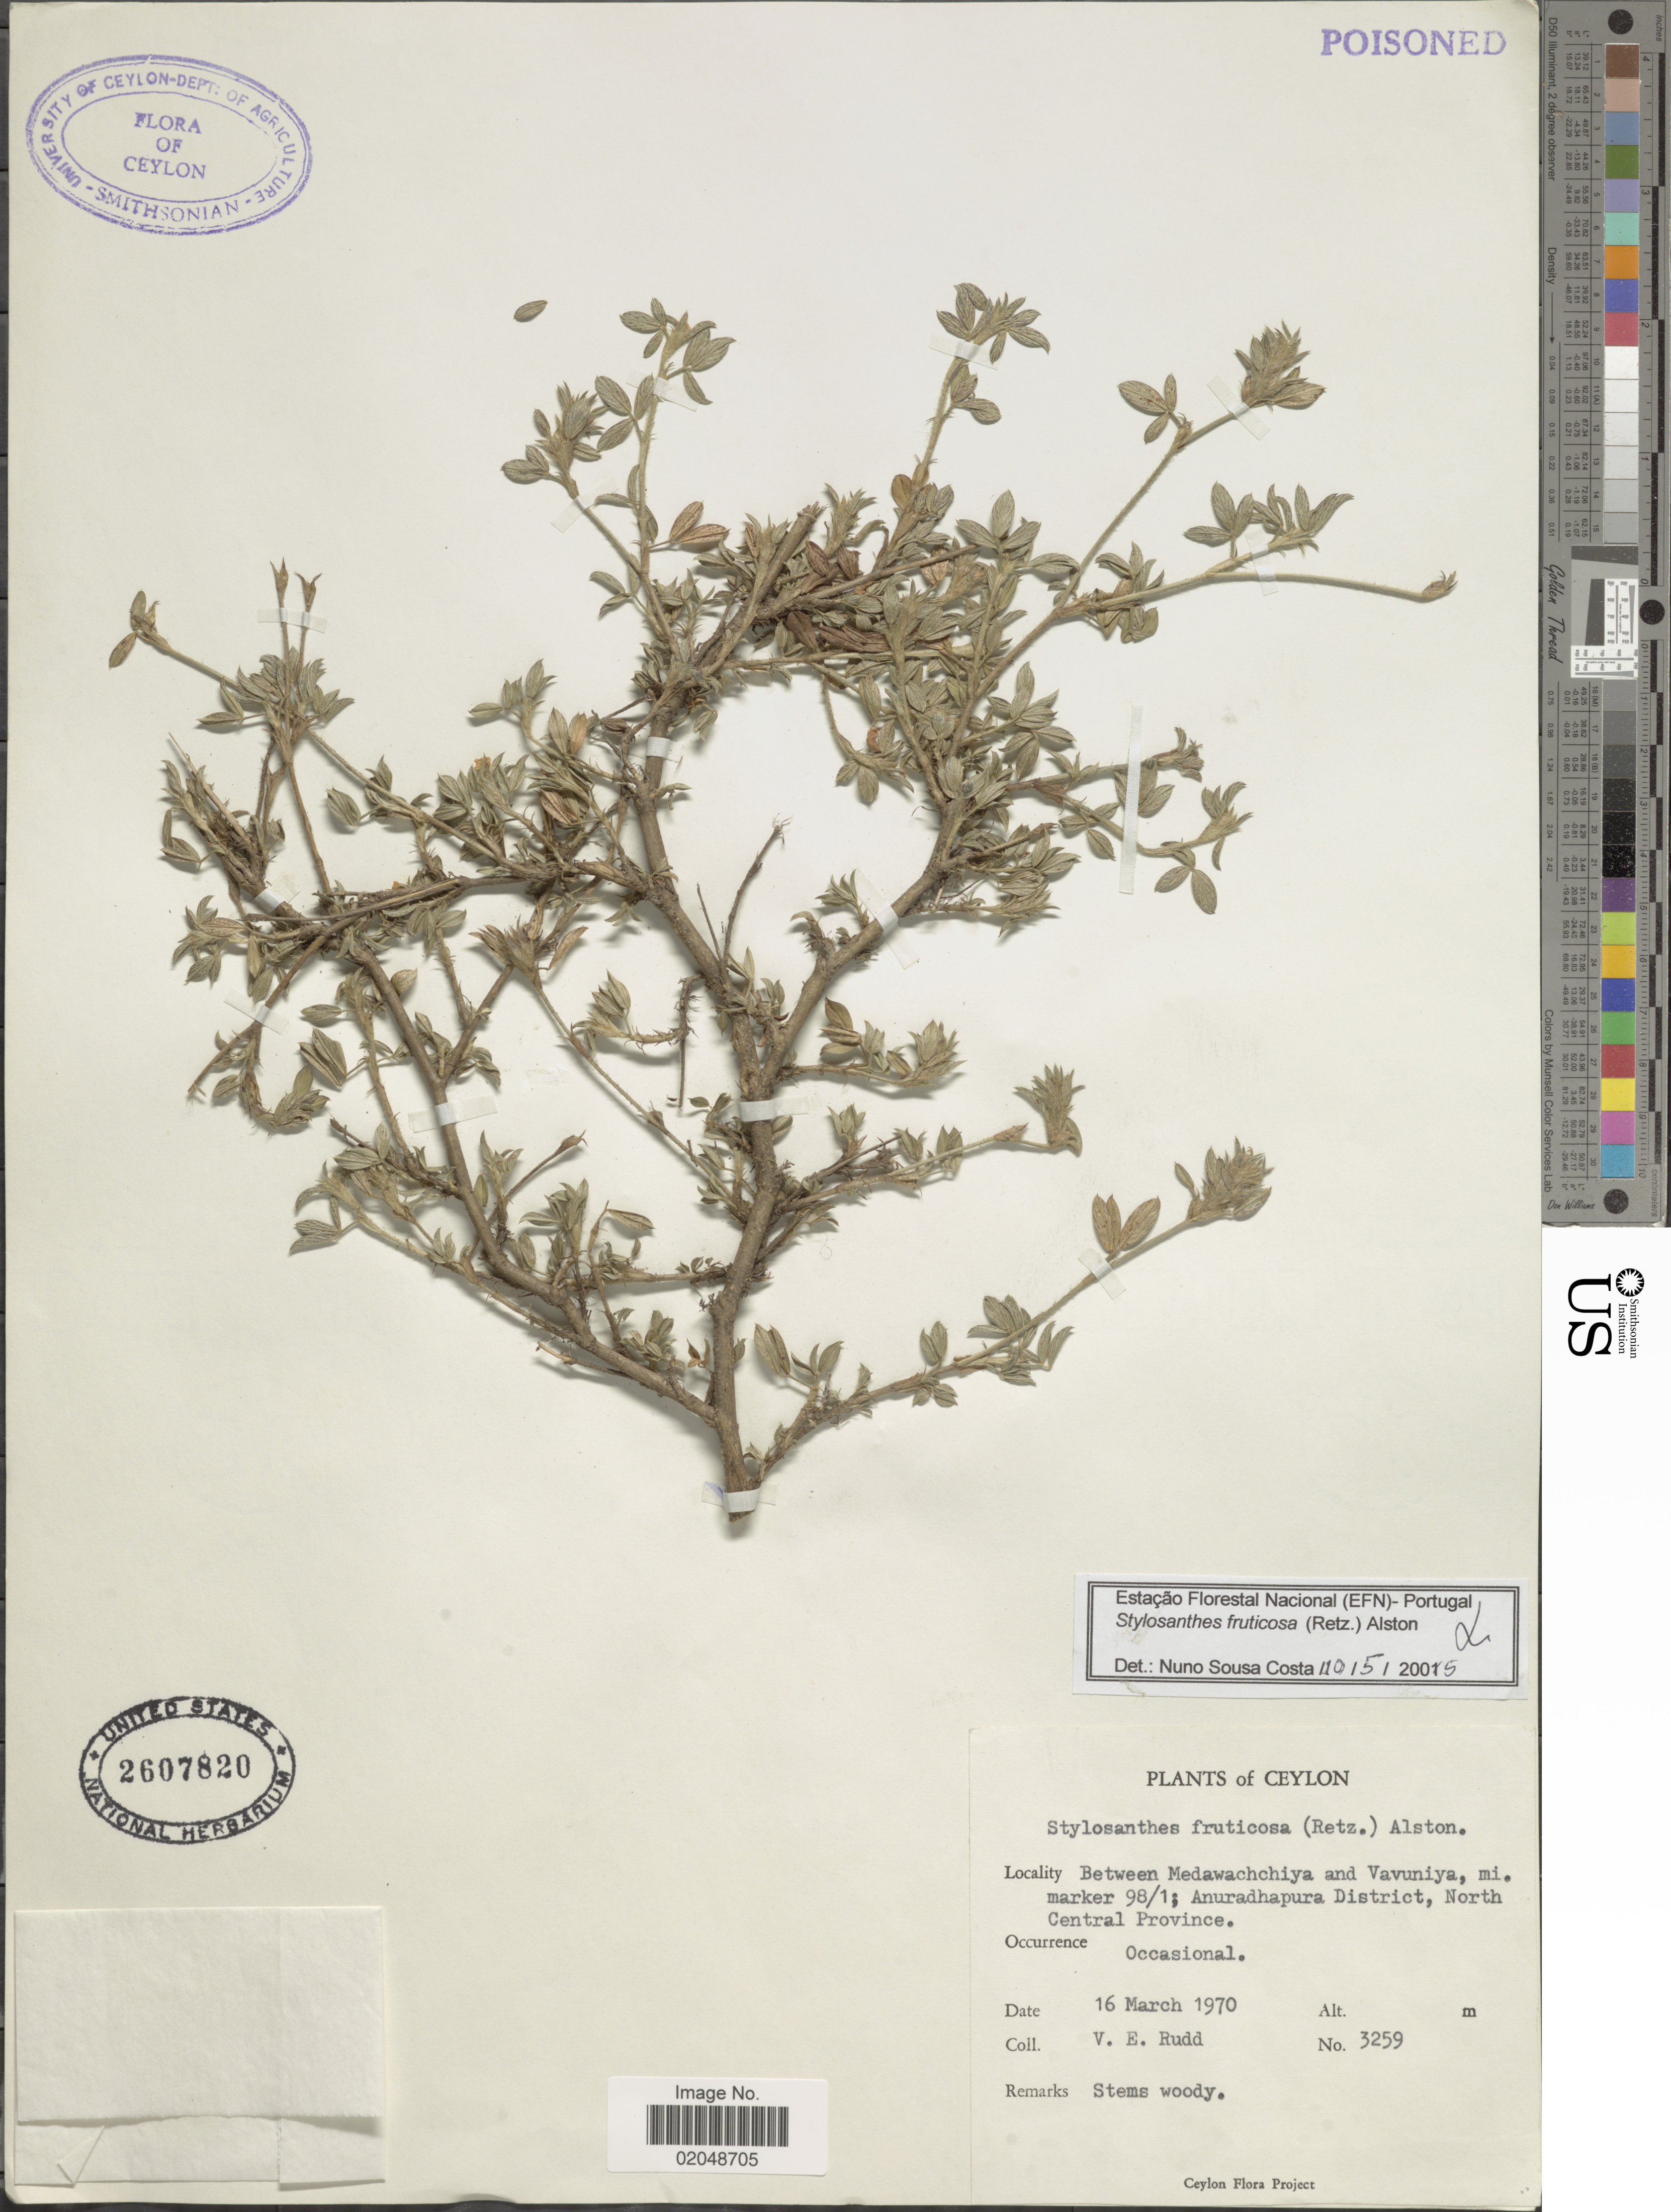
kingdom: Plantae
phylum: Tracheophyta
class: Magnoliopsida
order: Fabales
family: Fabaceae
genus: Stylosanthes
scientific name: Stylosanthes fruticosa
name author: (Retz.) Alston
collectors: V. E. Rudd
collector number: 3259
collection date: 1970-03-16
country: Sri Lanka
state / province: North Central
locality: Between Medawachchiya and Vavuniya, mi. marker 98/1; Anuradhapura District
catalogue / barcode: US 2607820